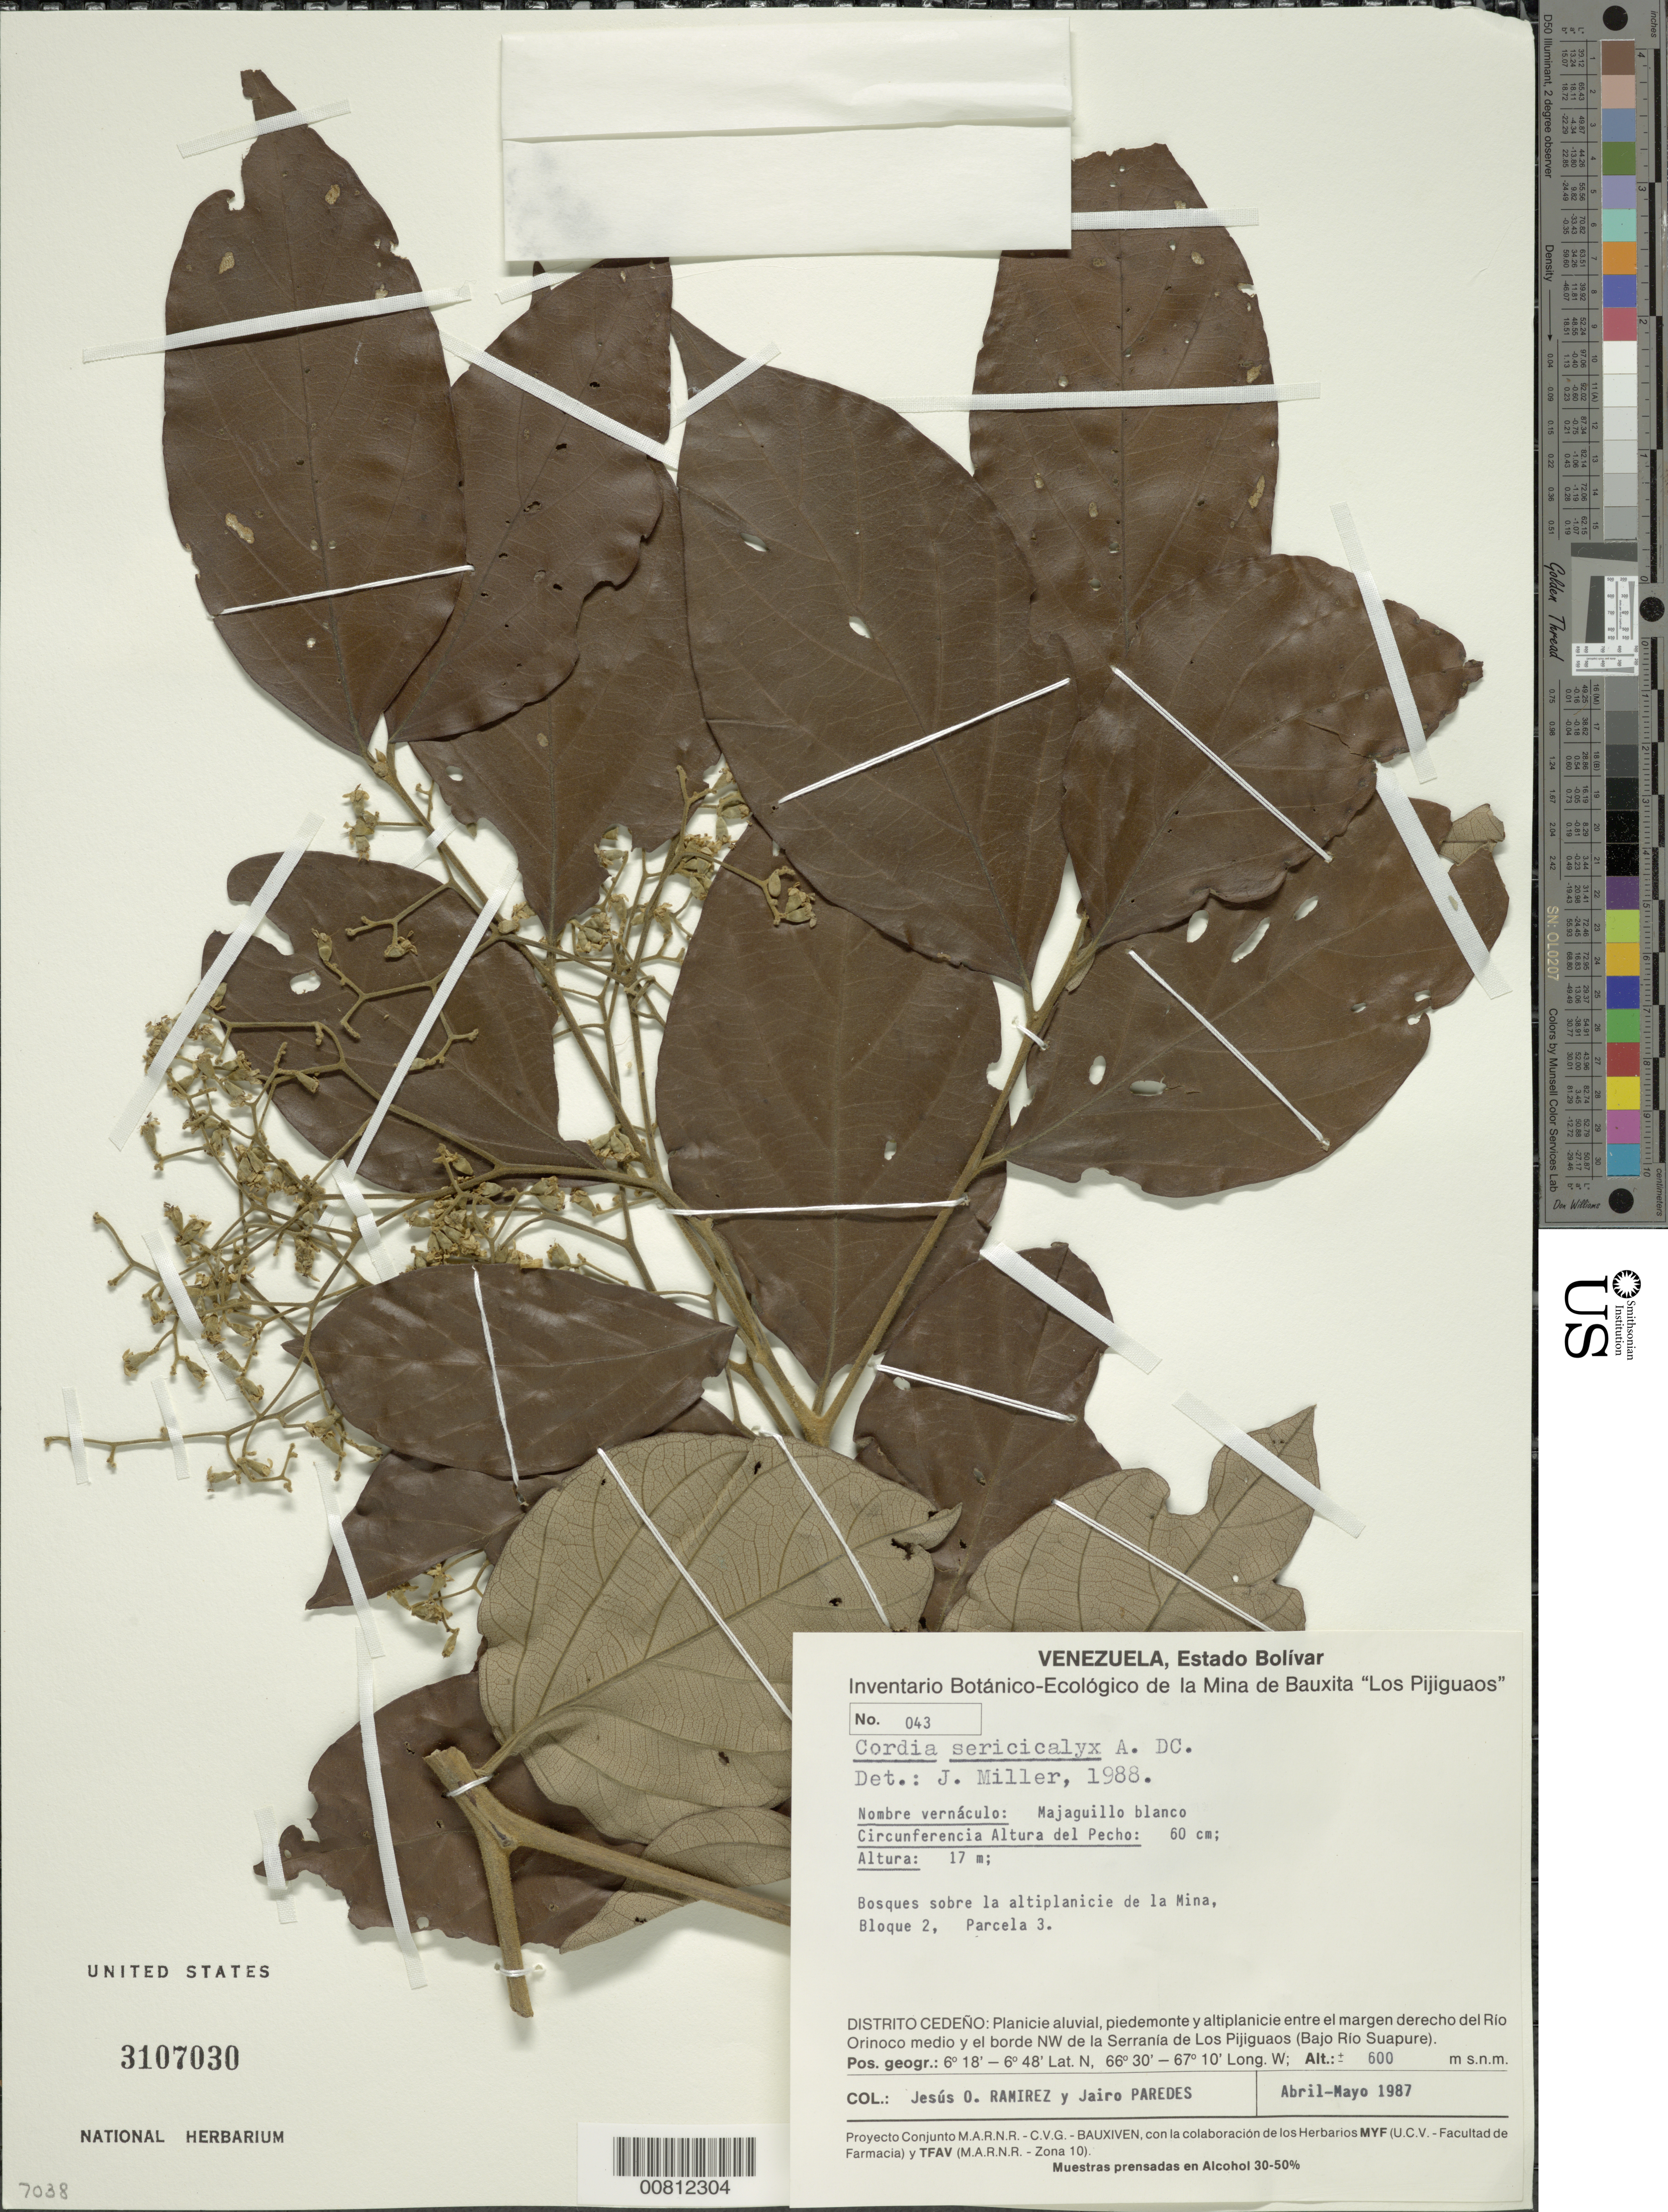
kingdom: Plantae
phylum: Tracheophyta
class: Magnoliopsida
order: Boraginales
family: Cordiaceae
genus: Cordia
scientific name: Cordia sericicalyx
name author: DC.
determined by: Miller, J.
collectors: J. Ramirez & J. Paredes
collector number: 43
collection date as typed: Apr-87 to May-87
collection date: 1987-04/1987-05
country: Venezuela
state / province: Bolívar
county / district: Cedeño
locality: Orinoco River to Serrania de los Pijiguaos (Bajo Río Suapure)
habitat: Bosques sobre la altiplanicie de la Mina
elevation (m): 600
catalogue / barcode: US 3107030